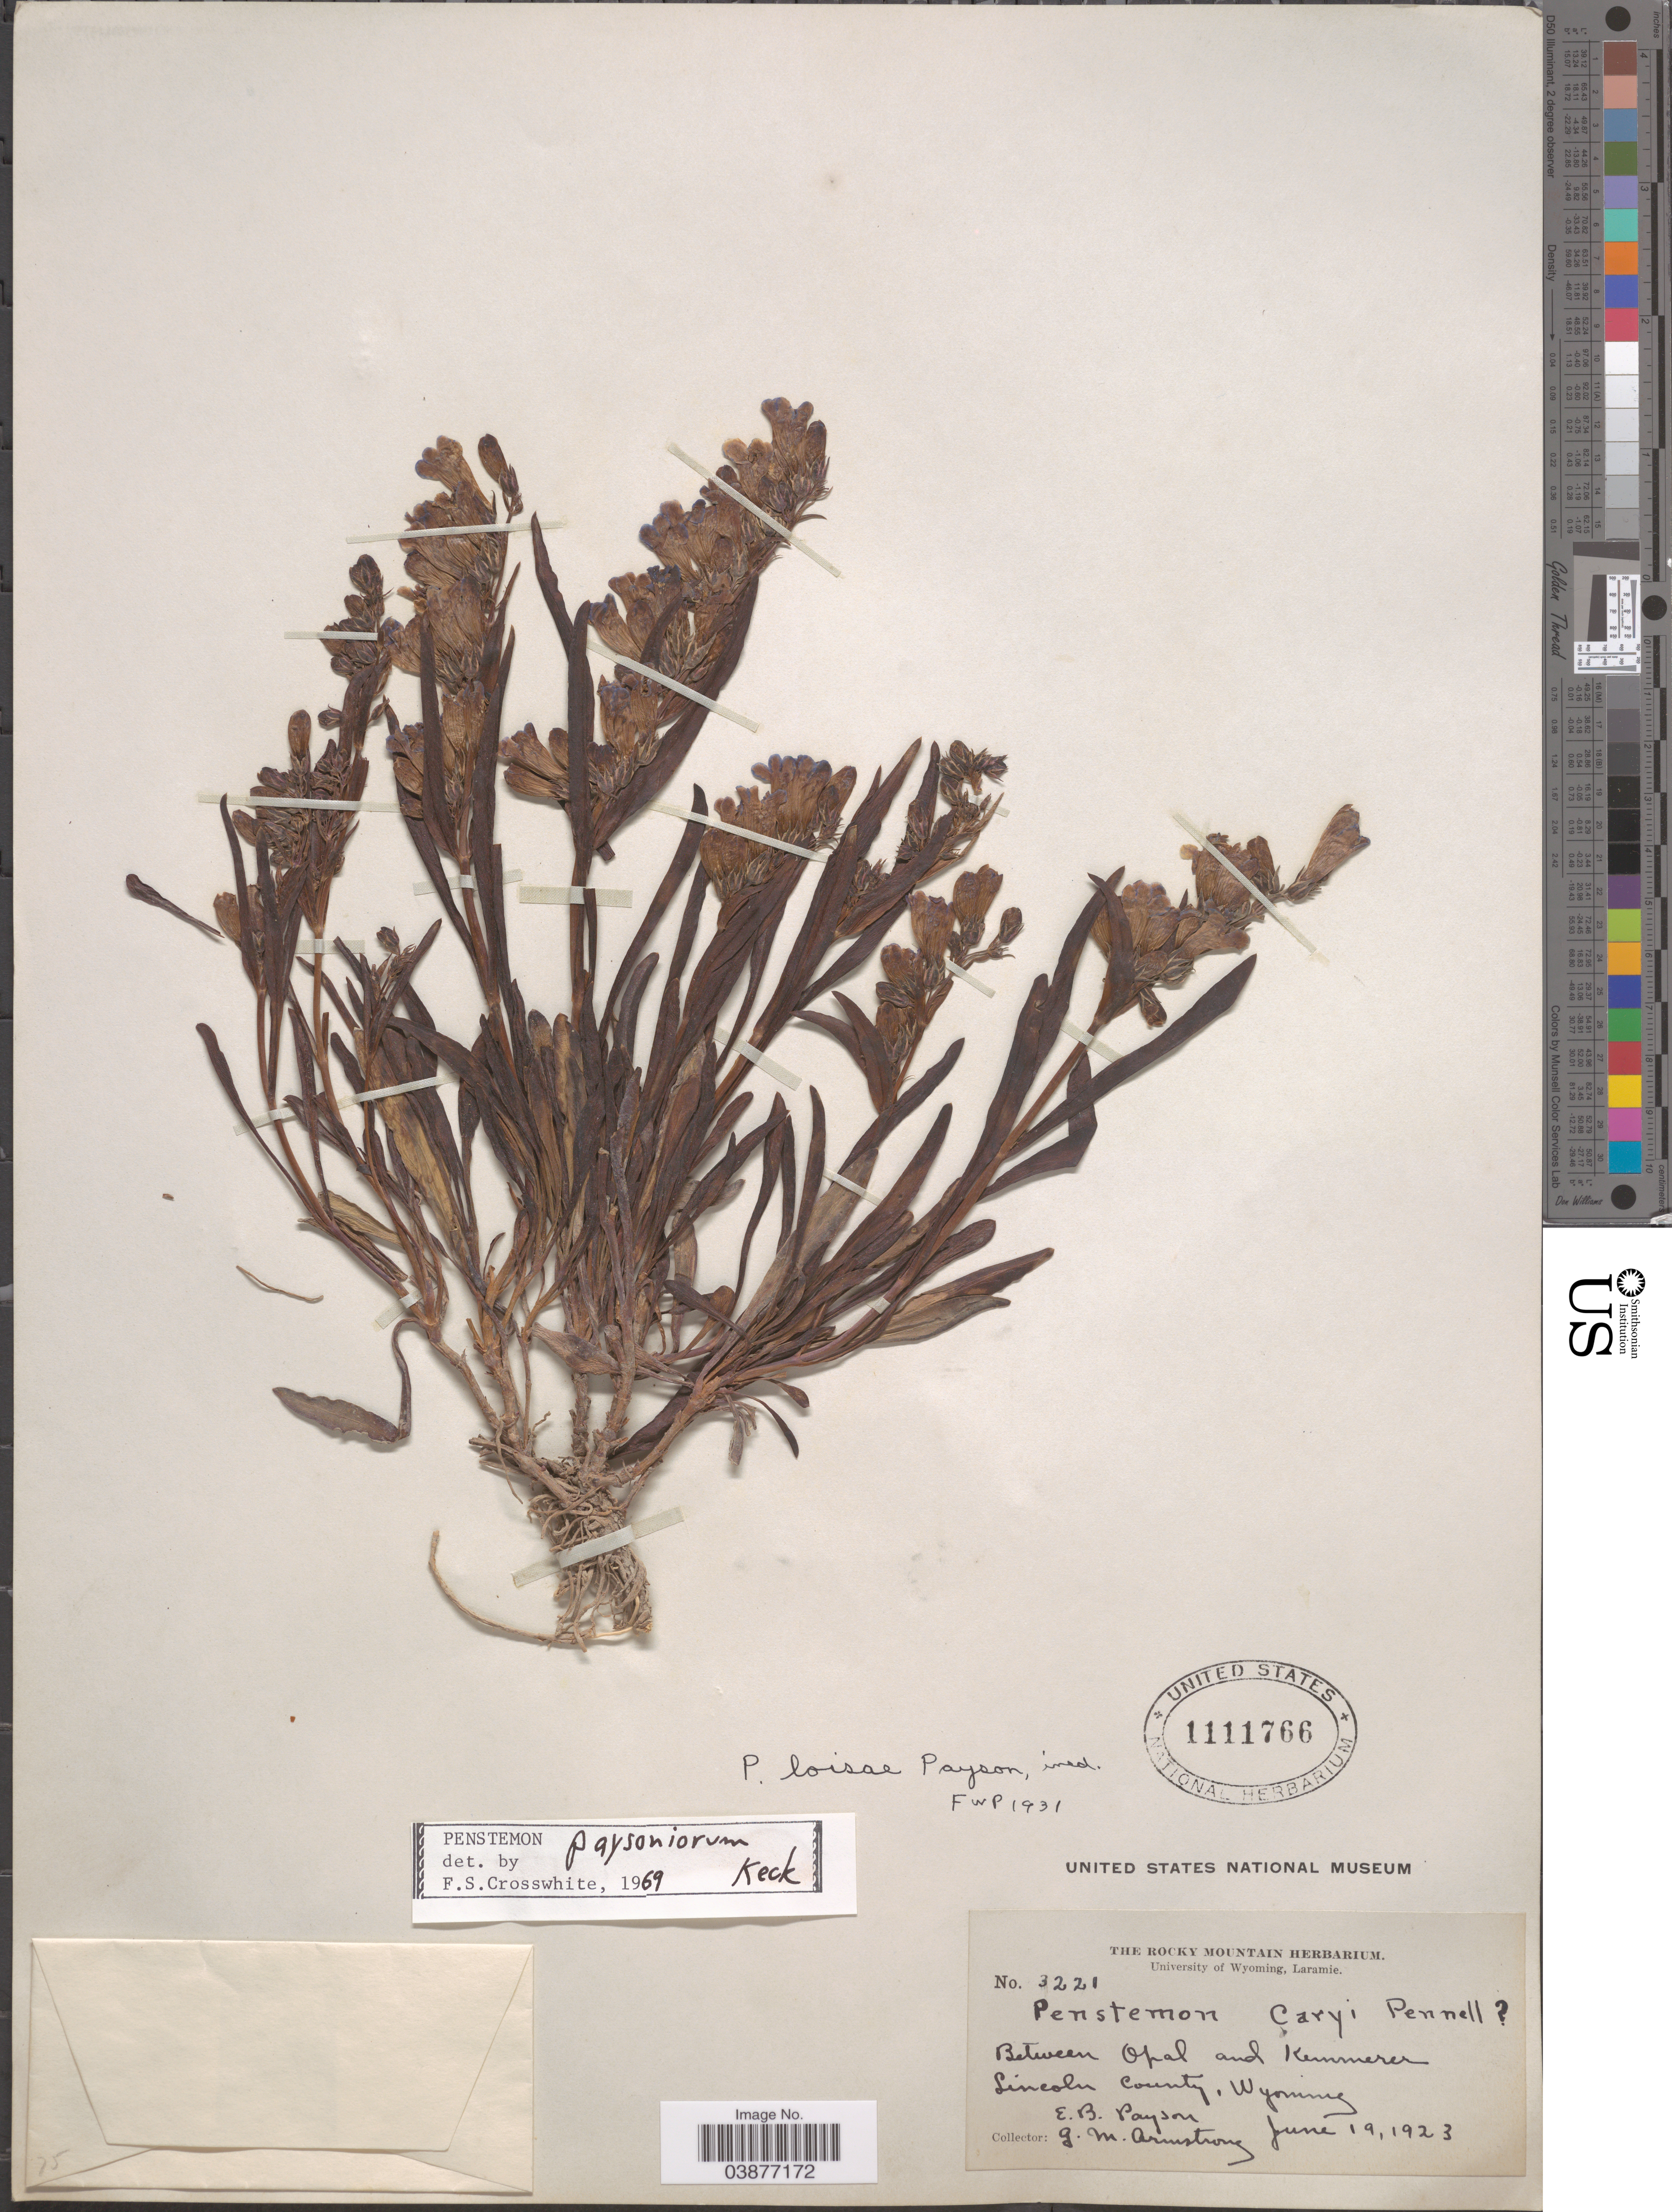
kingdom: Plantae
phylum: Tracheophyta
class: Magnoliopsida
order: Lamiales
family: Plantaginaceae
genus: Penstemon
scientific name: Penstemon paysoniorum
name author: D.D. Keck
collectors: E. B. Payson & G. Armstrong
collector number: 3221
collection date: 1923-06-19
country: United States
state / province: Wyoming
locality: Between Opal and Kemmerer. Lincoln County.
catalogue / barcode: US 1111766